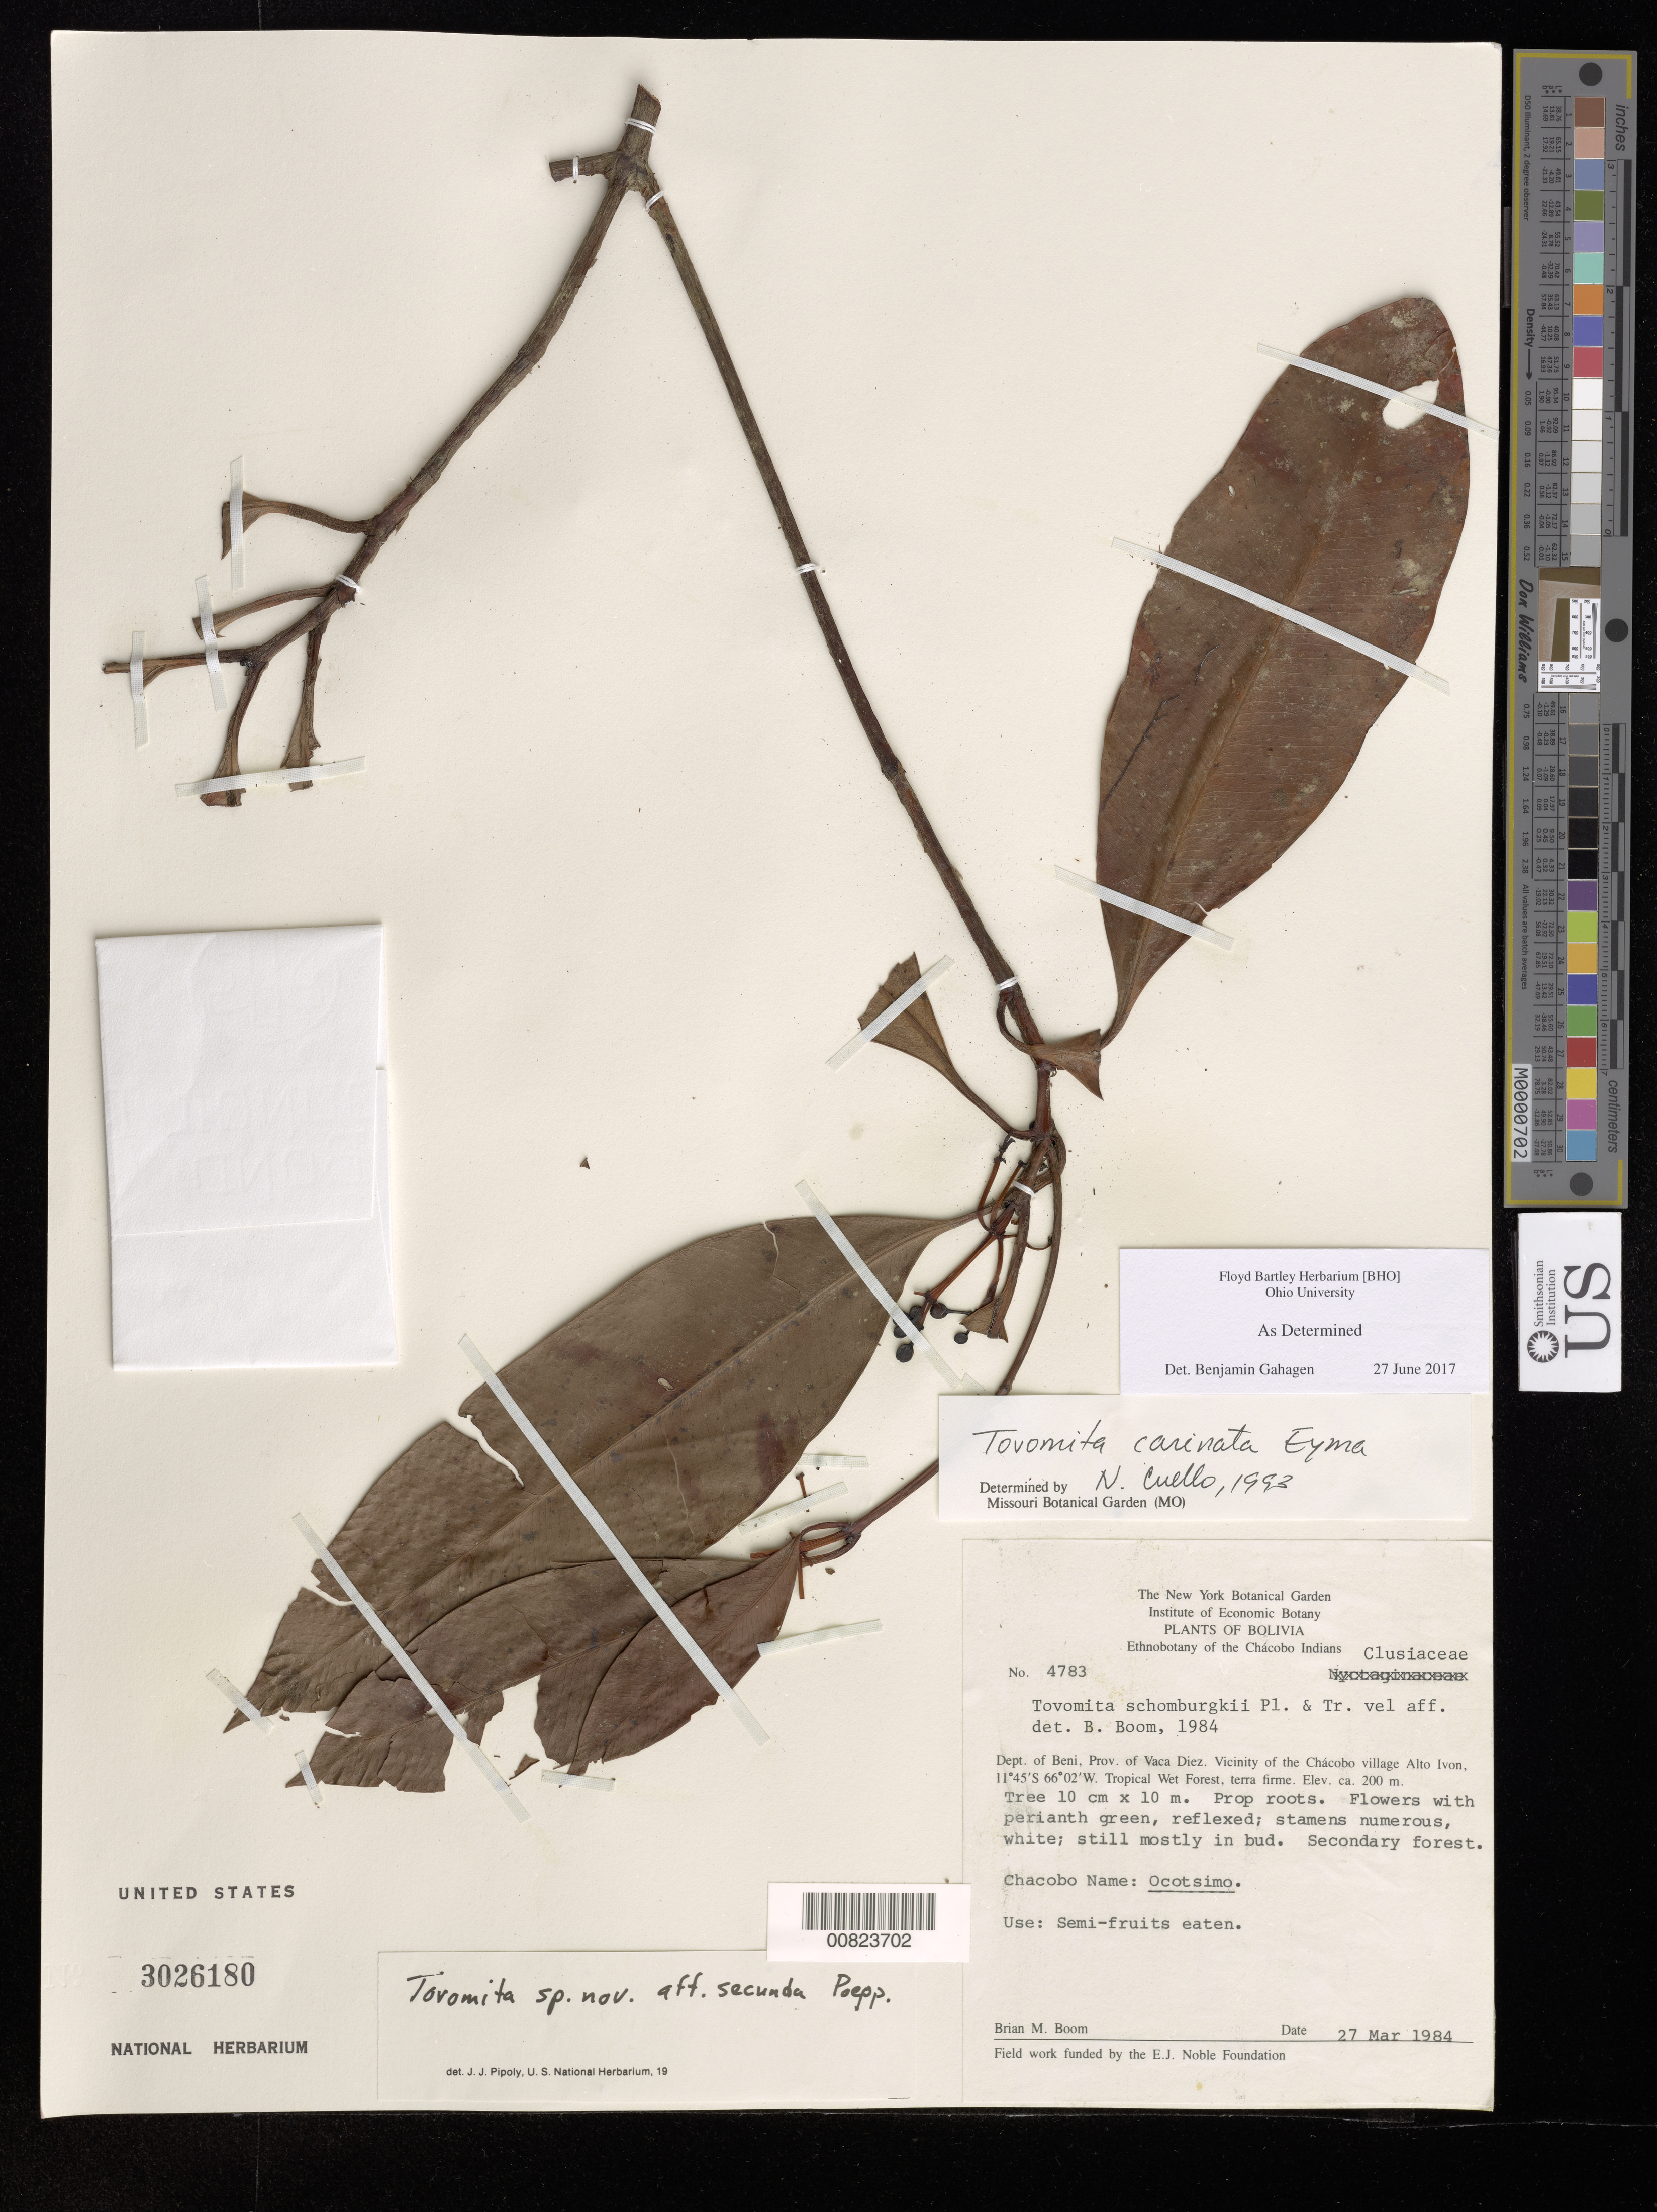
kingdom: Plantae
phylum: Tracheophyta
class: Magnoliopsida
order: Malpighiales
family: Clusiaceae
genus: Tovomita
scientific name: Tovomita carinata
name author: Eyma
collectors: B. M. Boom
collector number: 4783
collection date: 1984-03-27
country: Bolivia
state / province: Beni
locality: Dept. of Beni, Prov. of Vaca Diez. Vicinity of the Chácobo village Alto Ivon.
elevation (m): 200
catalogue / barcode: US 3026180